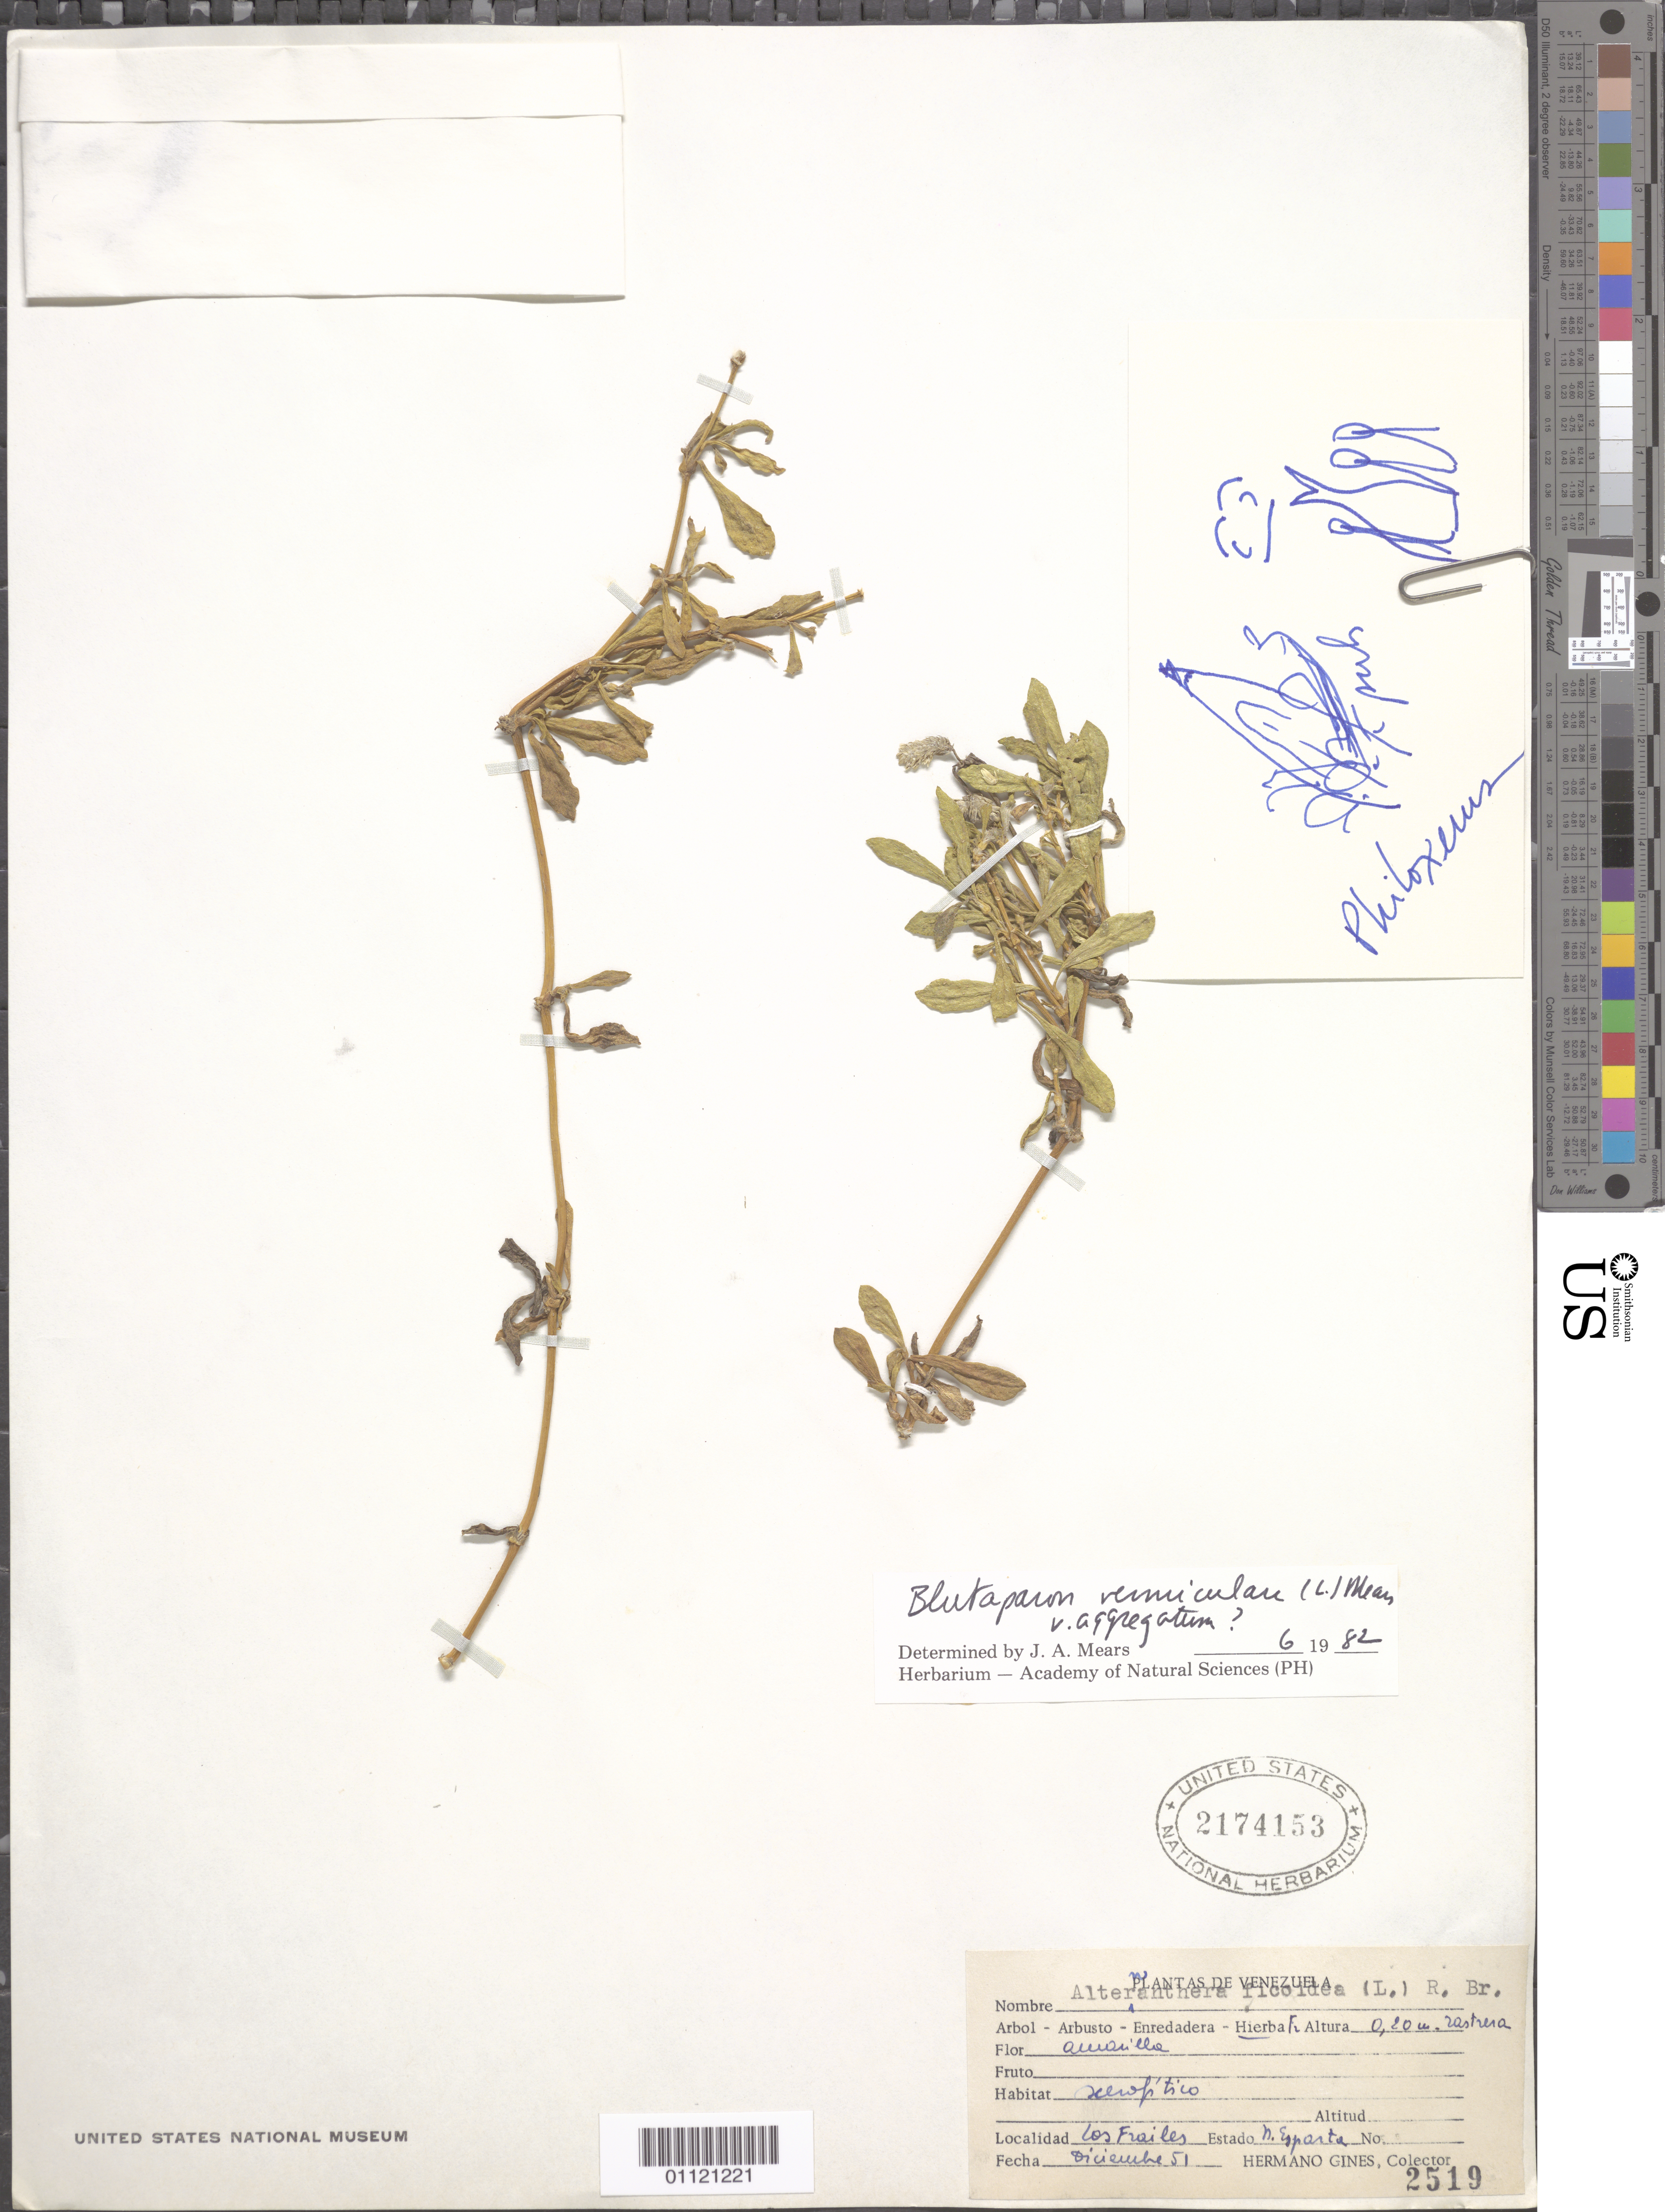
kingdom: Plantae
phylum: Tracheophyta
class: Magnoliopsida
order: Caryophyllales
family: Amaranthaceae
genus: Gomphrena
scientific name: Gomphrena vermicularis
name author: L.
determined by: Strong, Mark T., (BOT), Smithsonian Institution - National Museum of Natural History (UNITED STATES)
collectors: Bro. Gines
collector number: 2519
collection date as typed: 01 Dec 1951 to 31 Dec 1951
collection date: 1951-12-01/1951-12-31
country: Venezuela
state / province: Nueva Esparta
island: Margarita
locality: Los Frailes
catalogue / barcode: US 2174153